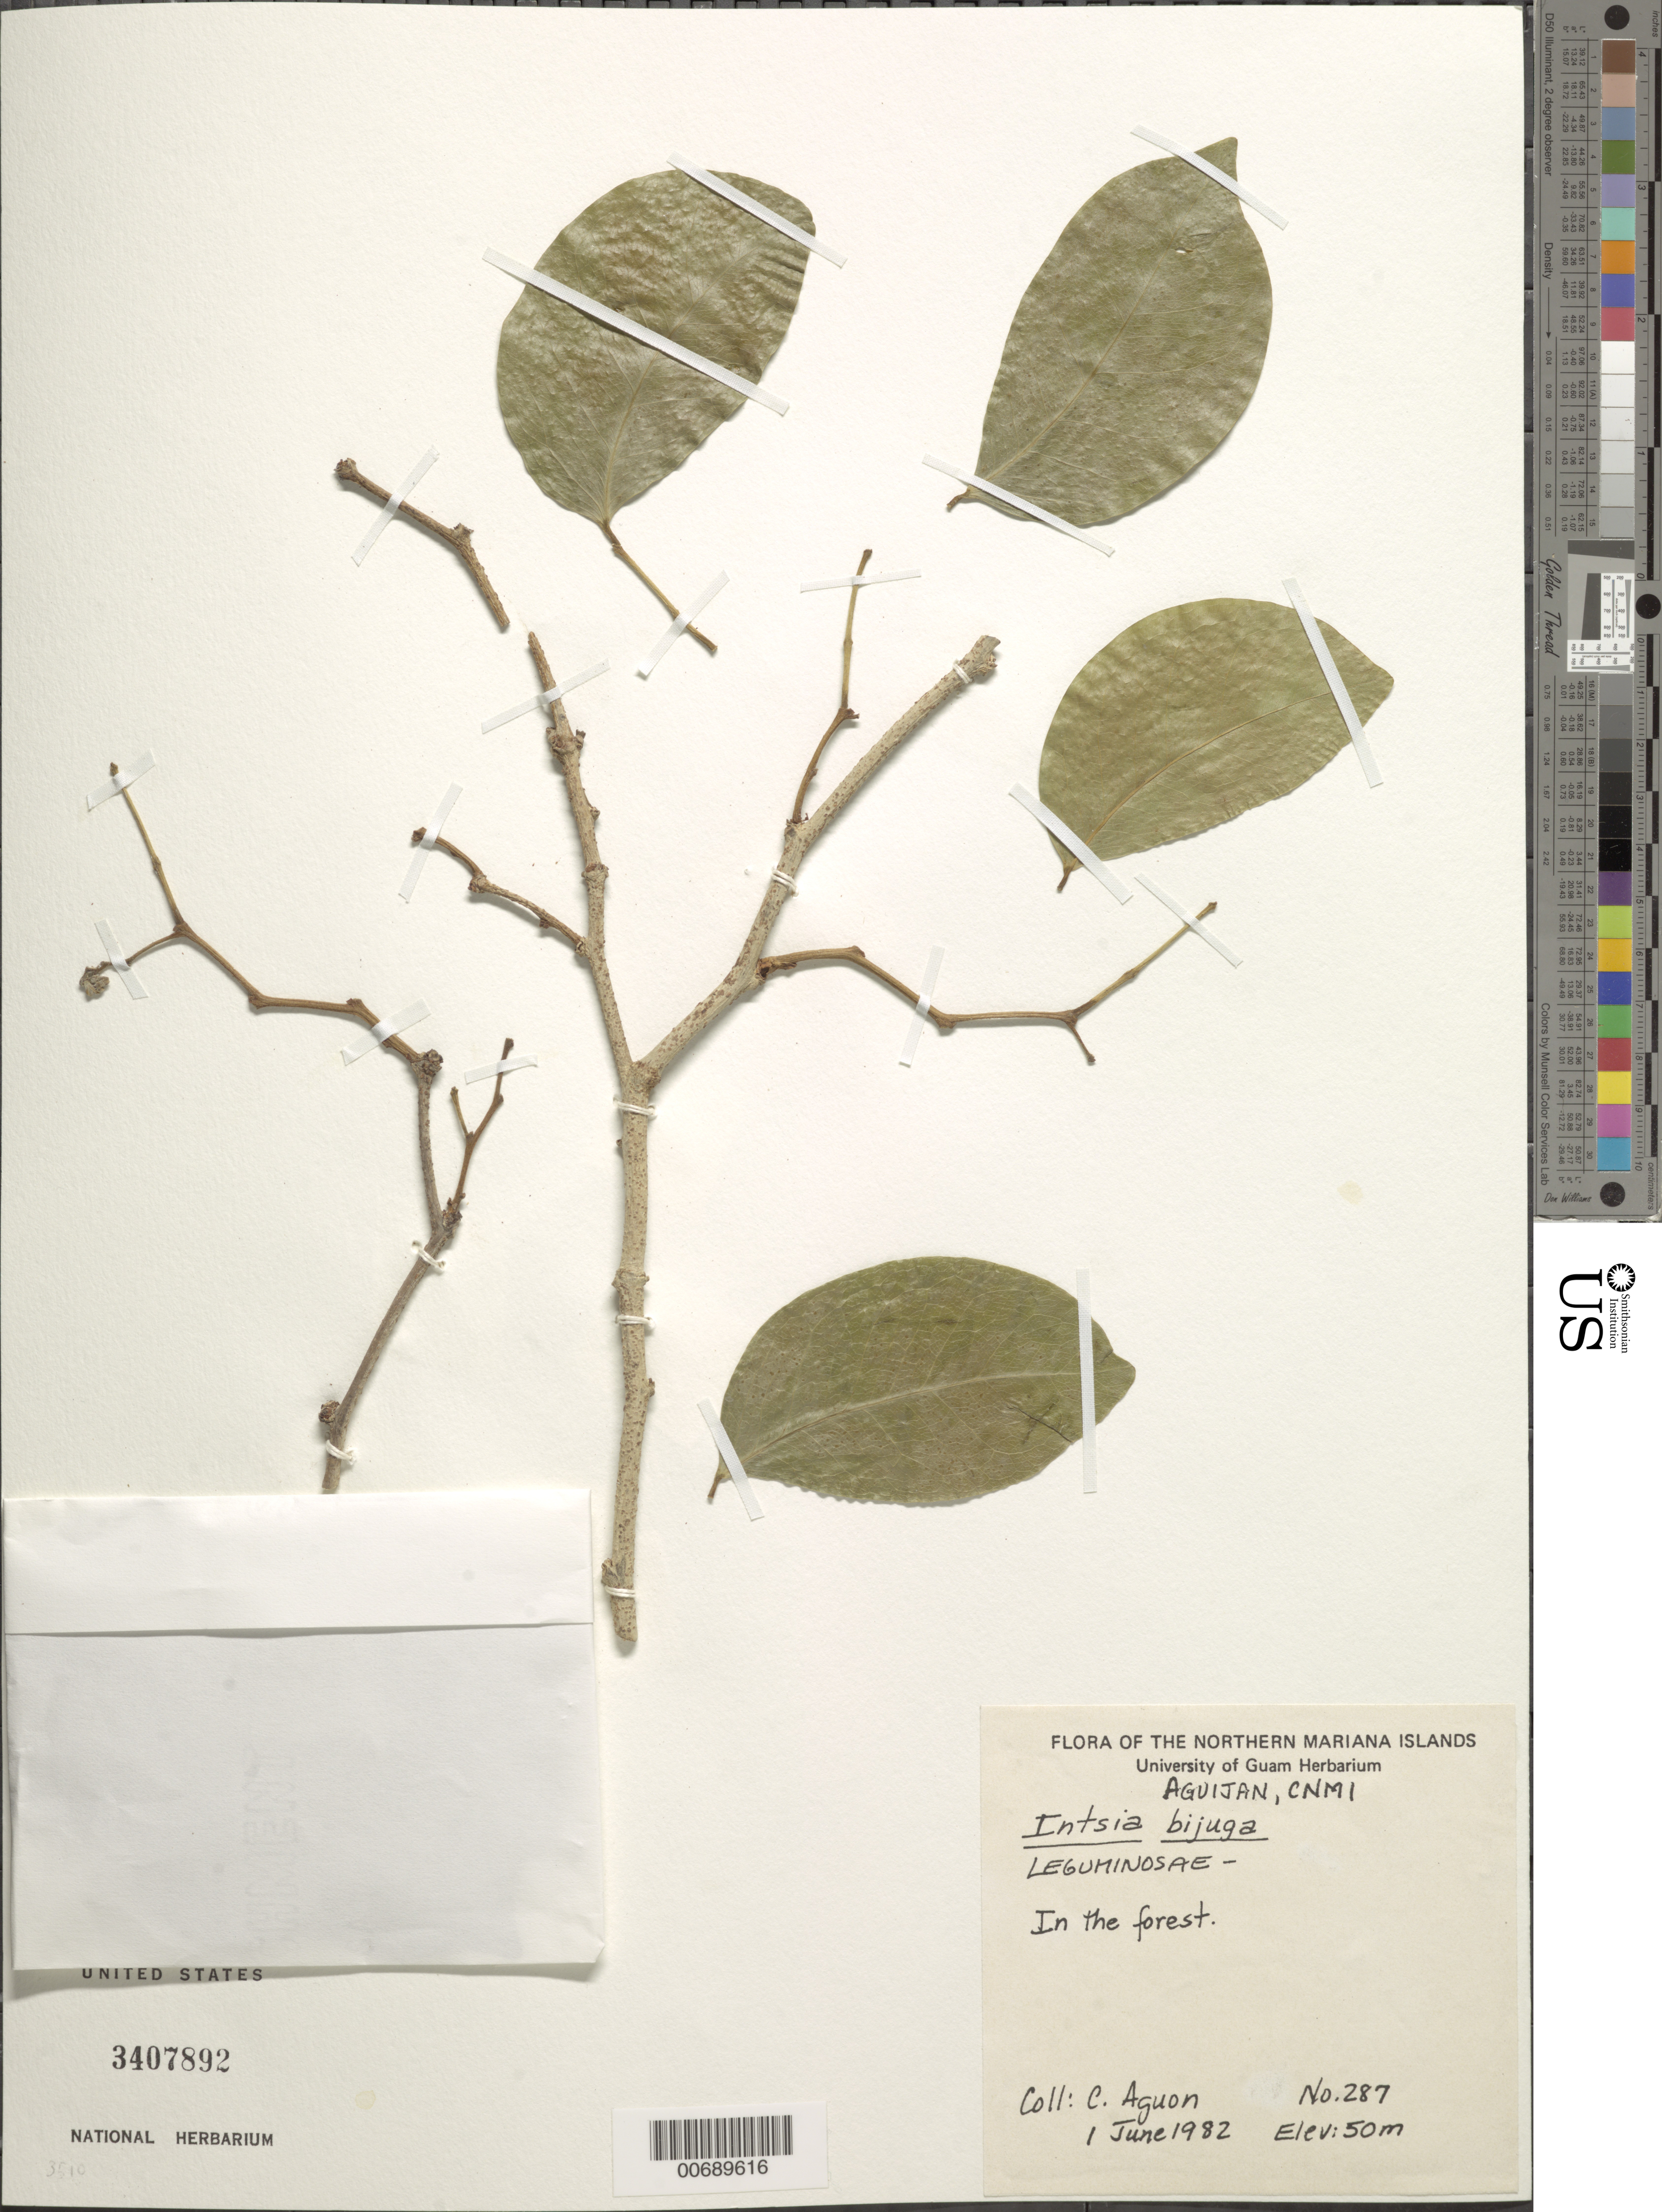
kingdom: Plantae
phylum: Tracheophyta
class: Magnoliopsida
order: Fabales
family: Fabaceae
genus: Intsia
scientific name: Intsia bijuga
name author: (Colebr.) Kuntze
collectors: C. Aguon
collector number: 287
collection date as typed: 01 Jun 1982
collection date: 1982-06-01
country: Northern Mariana Islands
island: Agrihan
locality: CNMI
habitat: In forest.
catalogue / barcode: US 3407892